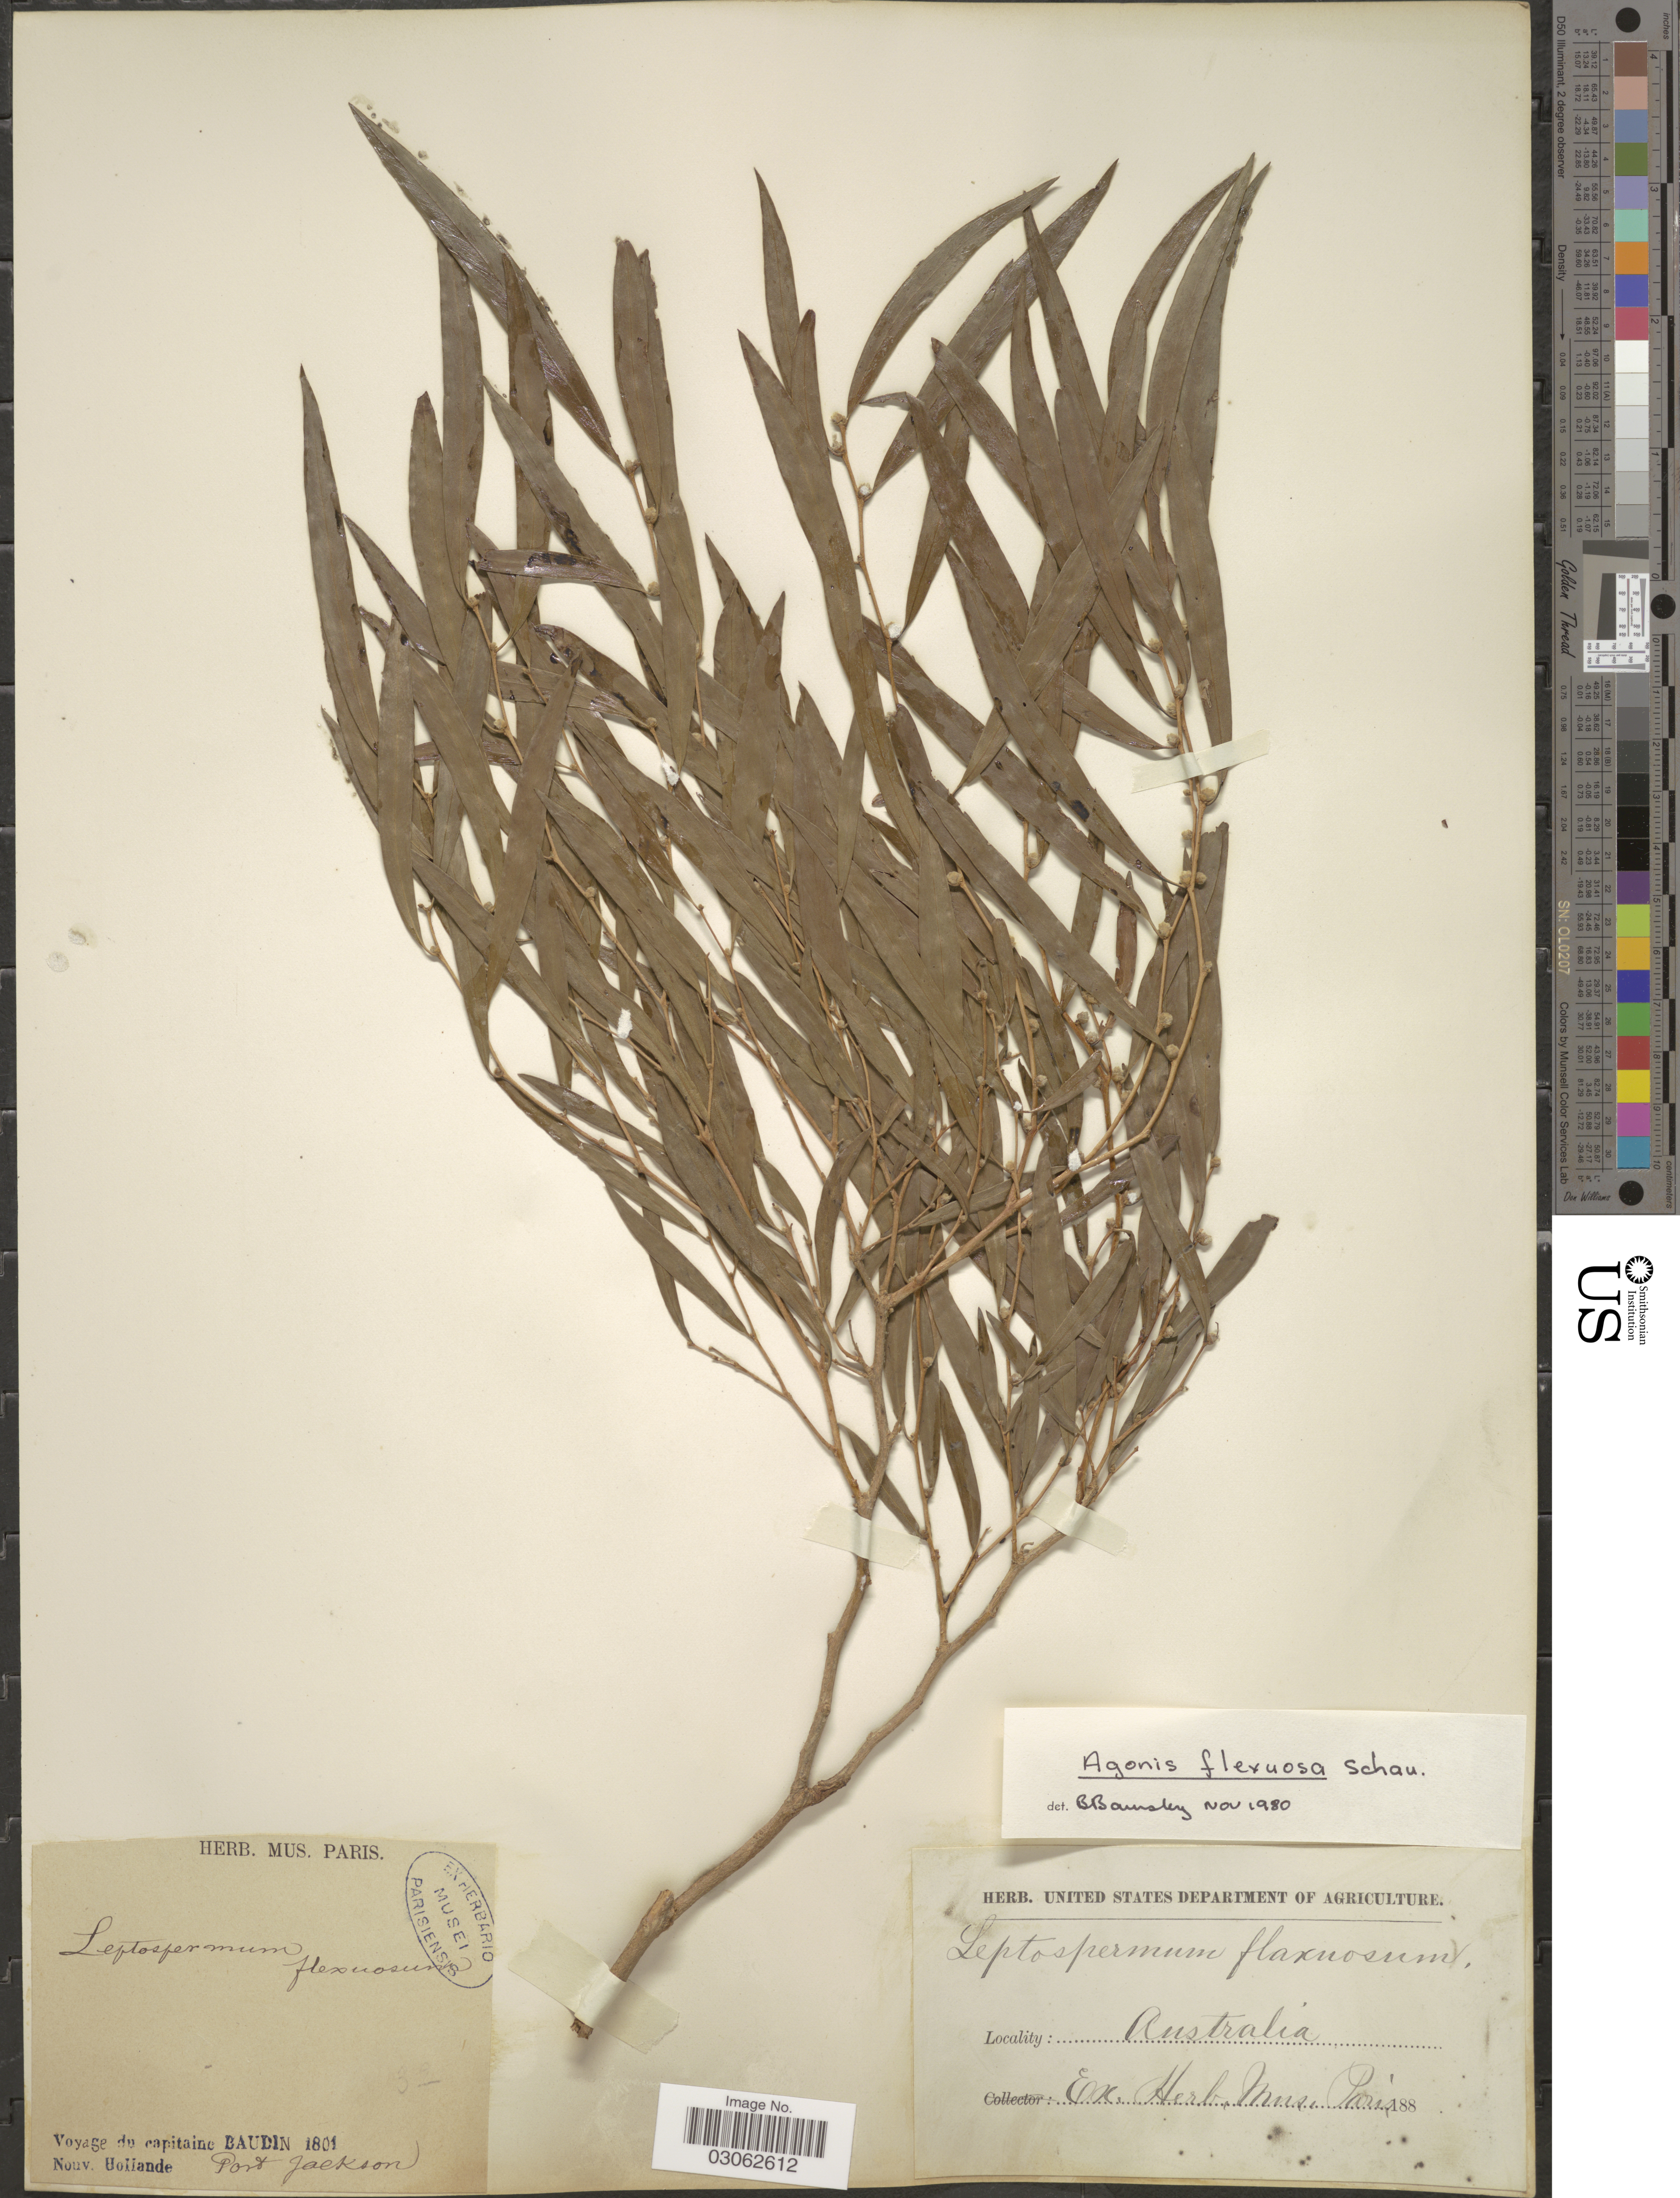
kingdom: Plantae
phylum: Tracheophyta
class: Magnoliopsida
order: Myrtales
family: Myrtaceae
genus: Agonis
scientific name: Agonis flexuosa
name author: (Willd.) Sweet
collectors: T. Baudin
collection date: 1801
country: Australia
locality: Nouv. Hollande. Port Jackson.